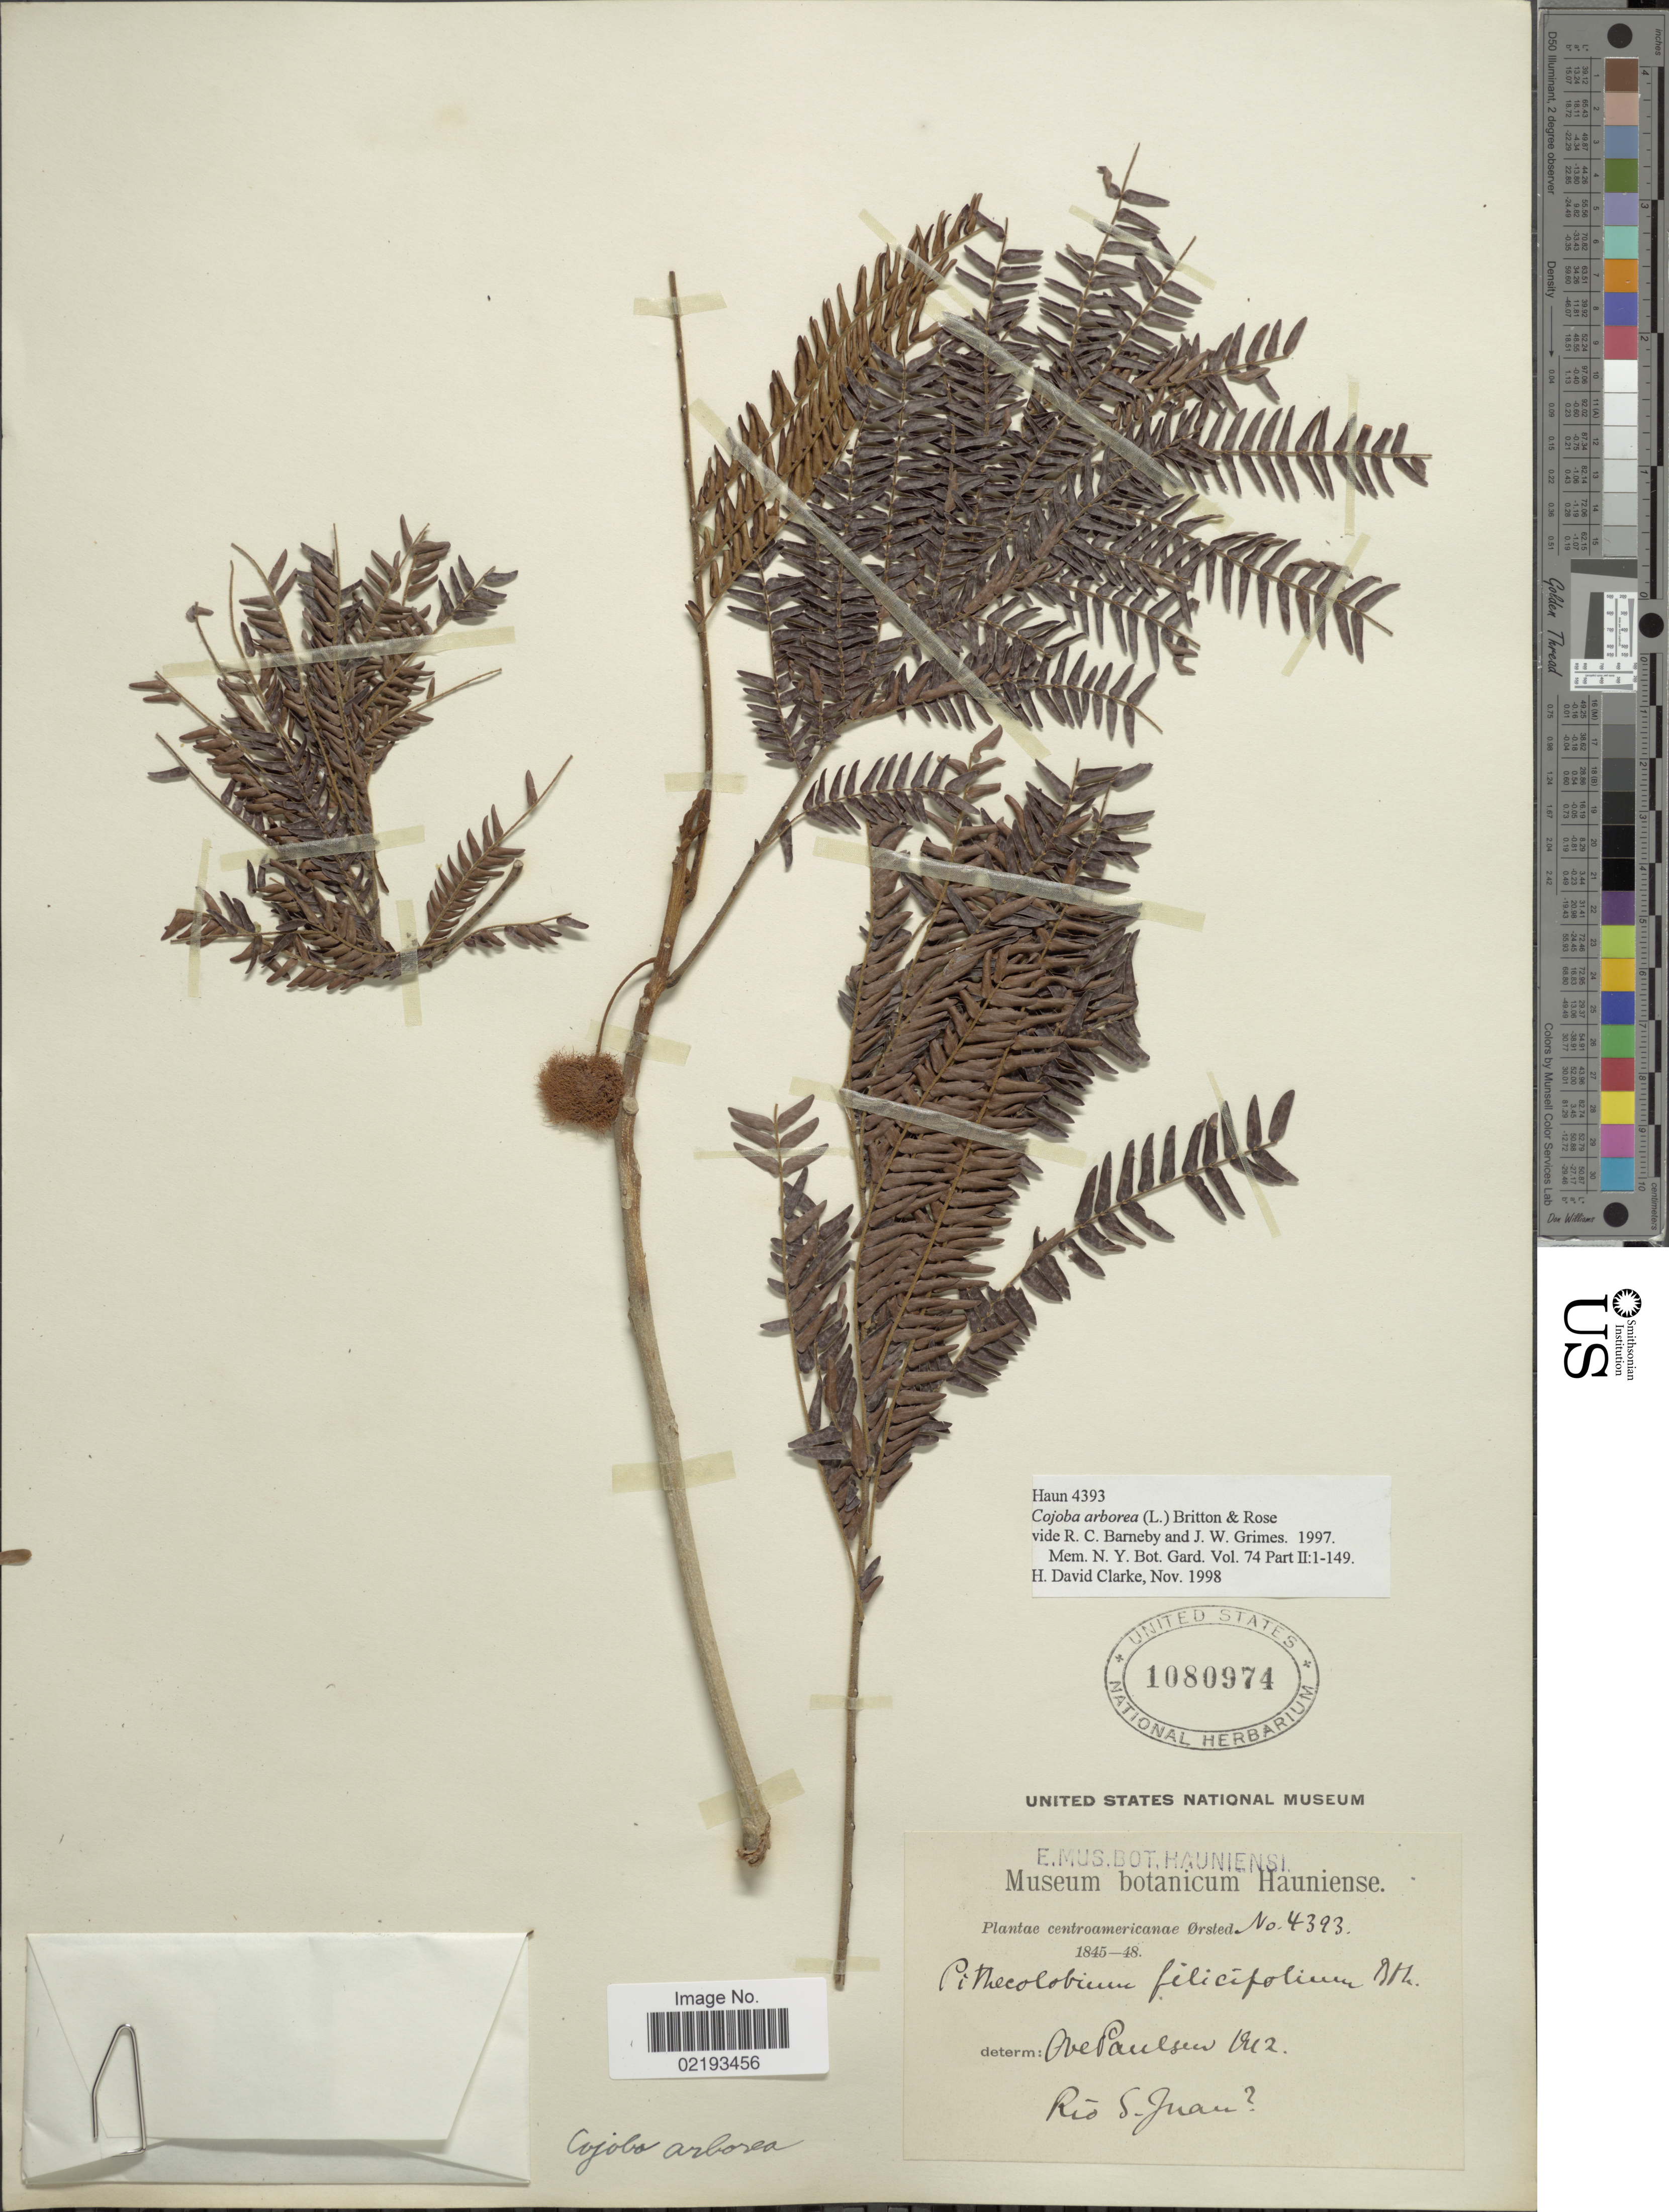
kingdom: Plantae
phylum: Tracheophyta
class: Magnoliopsida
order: Fabales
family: Fabaceae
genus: Cojoba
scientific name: Cojoba arborea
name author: (L.) Britton & Rose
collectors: Ørsted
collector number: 4393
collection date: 1912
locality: Centroamericanae, Rio S. Juan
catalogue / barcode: US 1080974